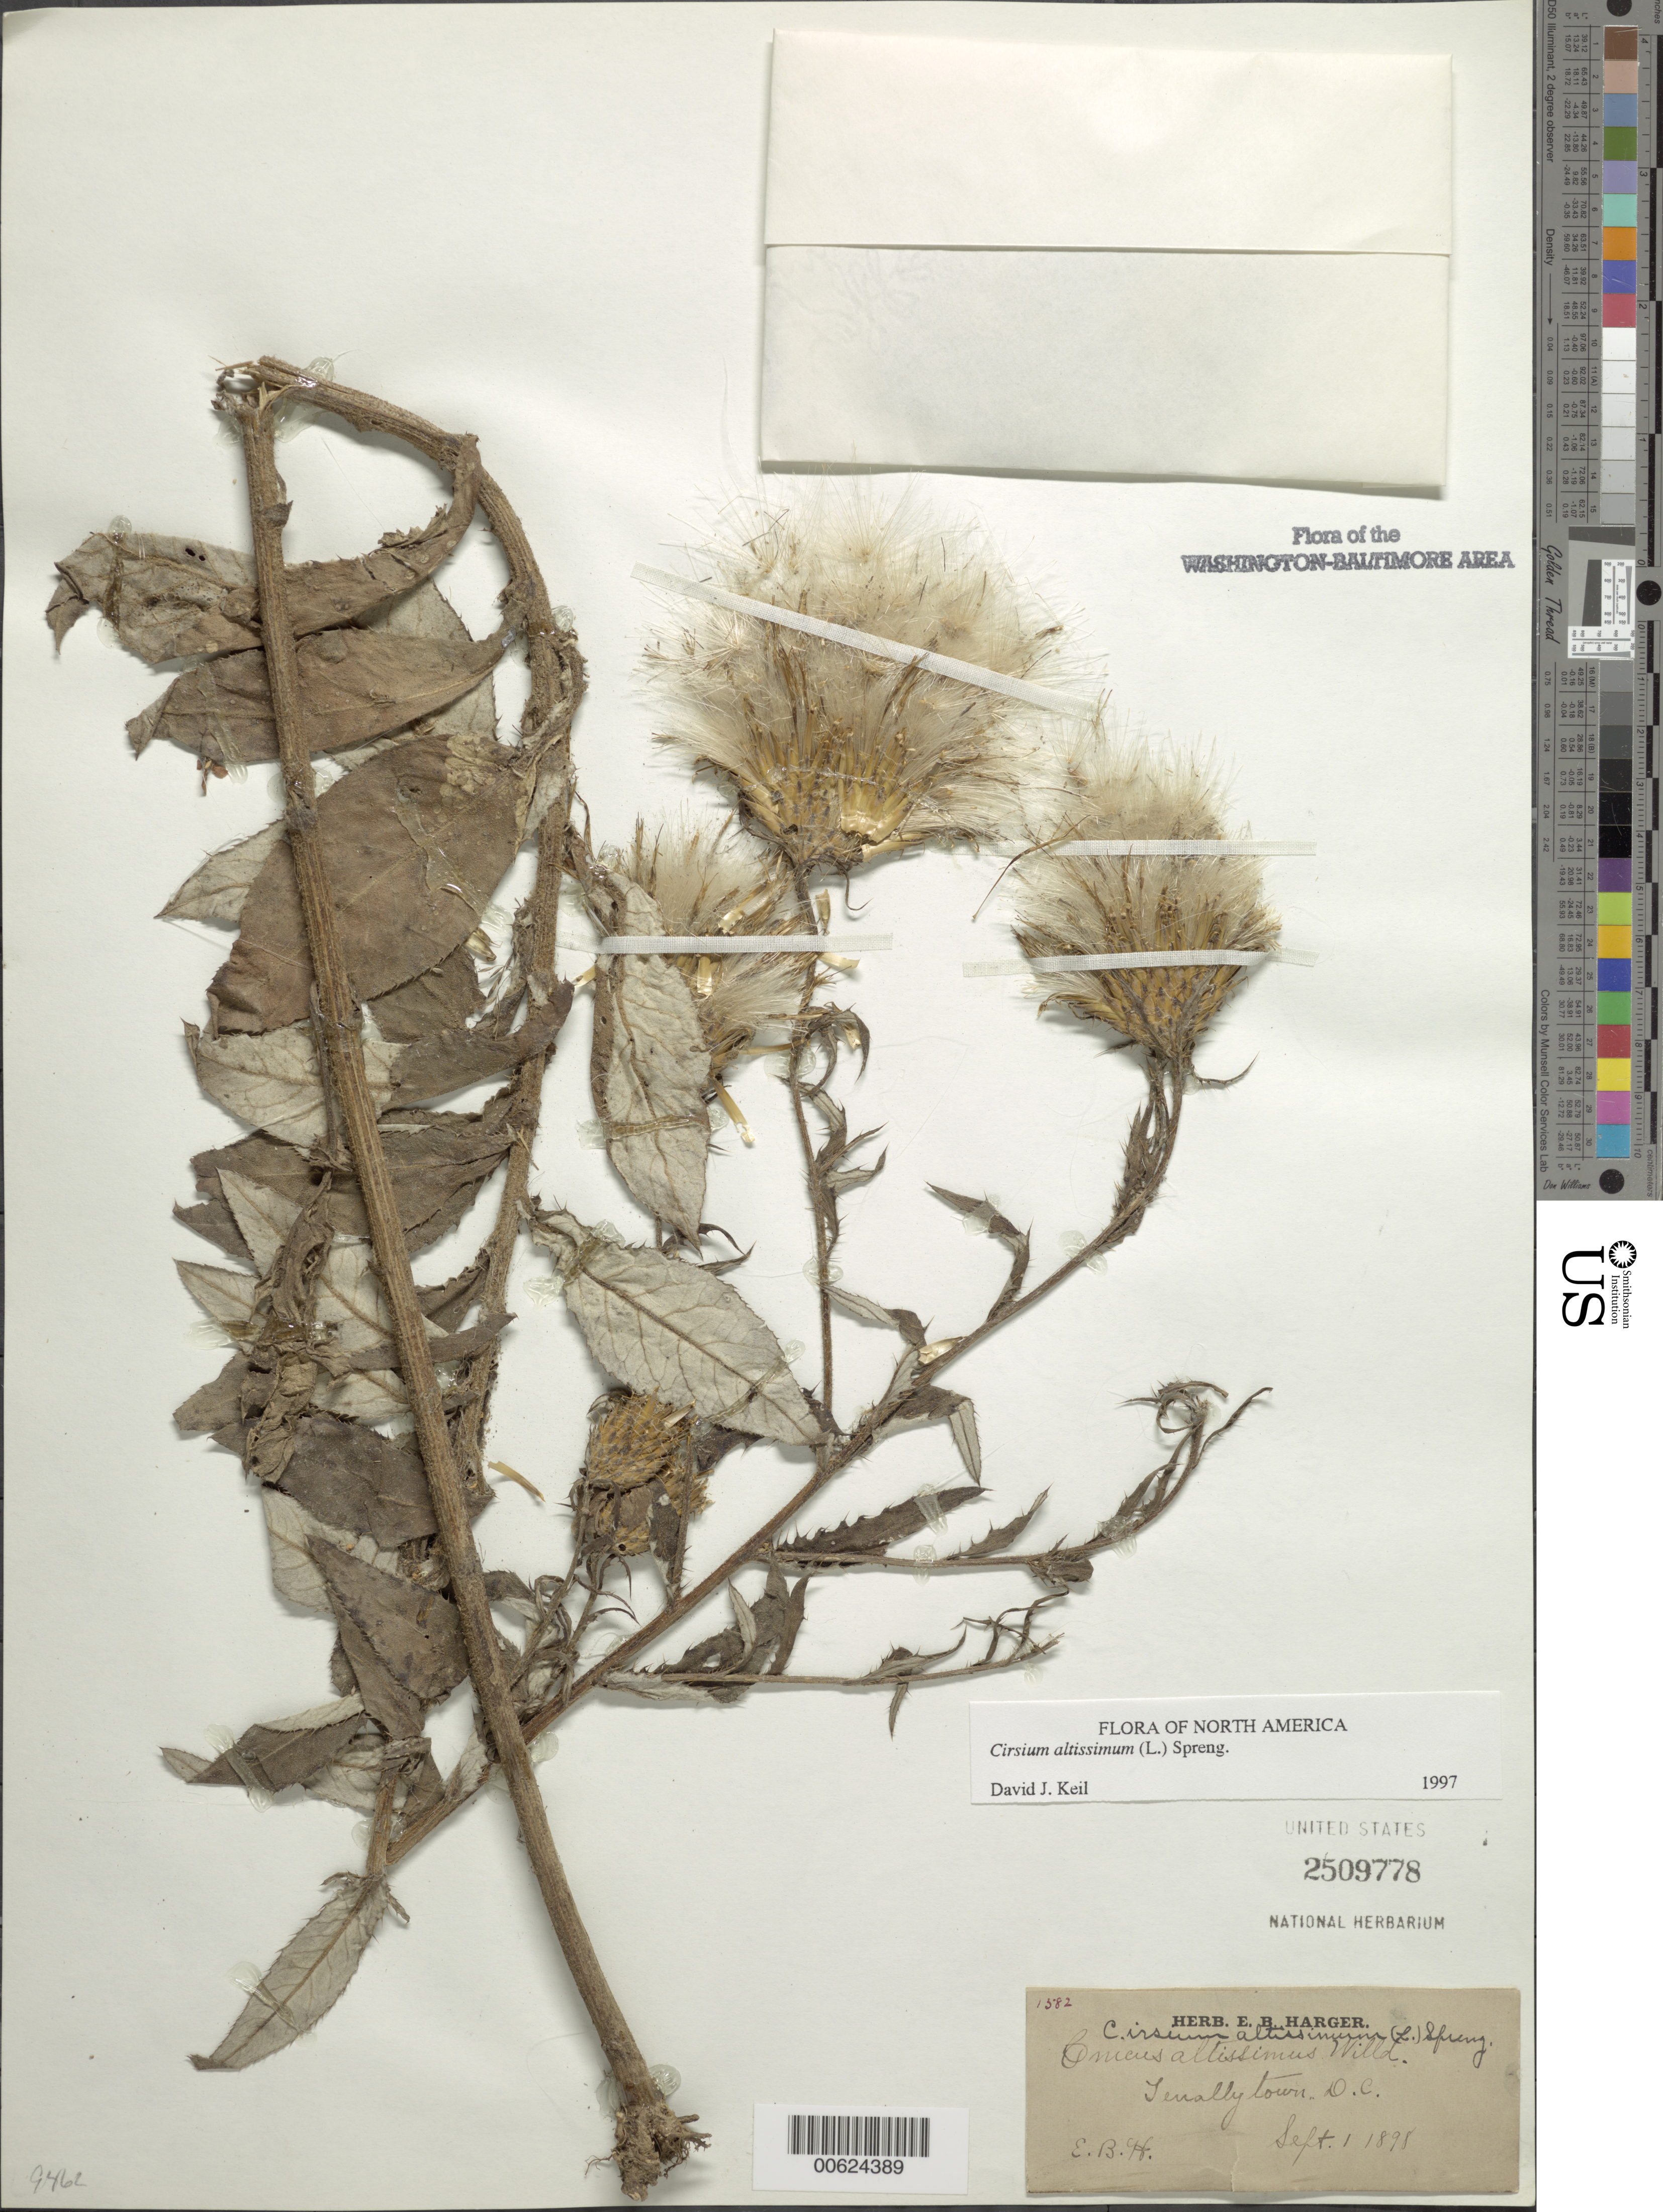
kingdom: Plantae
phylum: Tracheophyta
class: Magnoliopsida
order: Asterales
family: Asteraceae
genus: Cirsium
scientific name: Cirsium altissimum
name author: (L.) Hill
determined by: Keil, D. J.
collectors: E. B. Harger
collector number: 1582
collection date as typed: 01 Sep 1898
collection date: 1898-09-01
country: United States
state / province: District of Columbia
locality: Tenallytown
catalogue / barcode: US 2509778